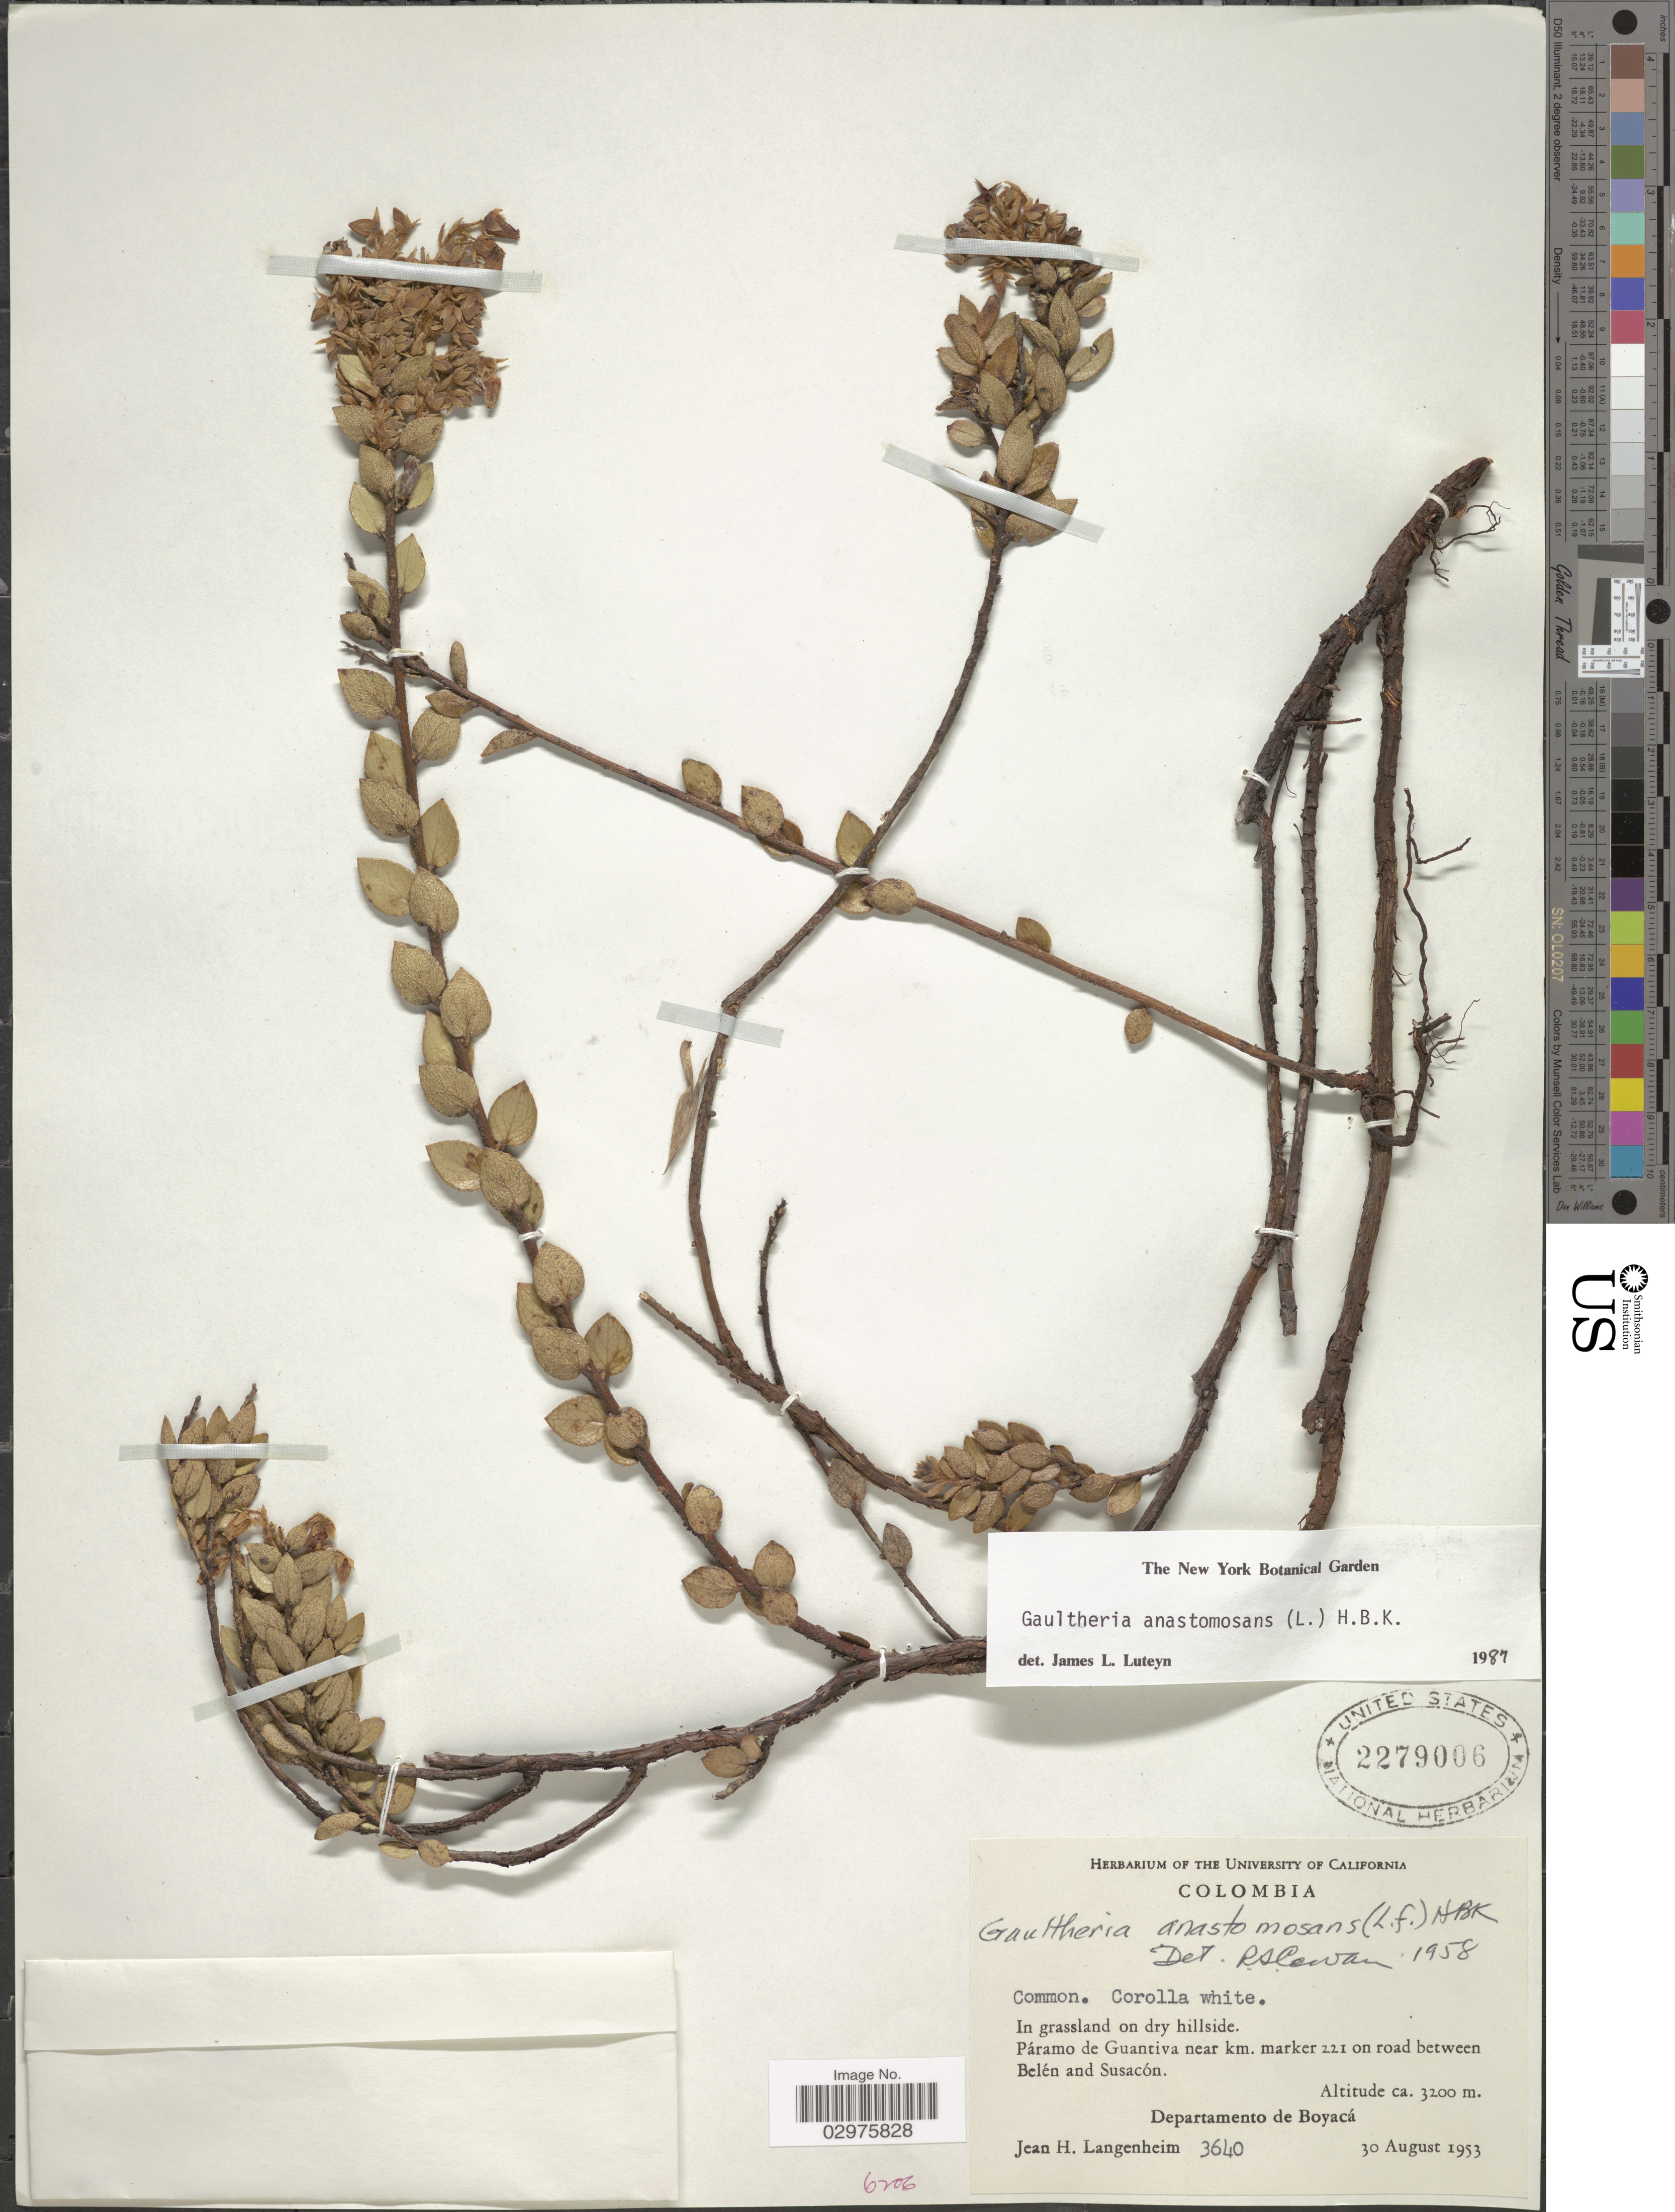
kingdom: Plantae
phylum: Tracheophyta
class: Magnoliopsida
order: Ericales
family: Ericaceae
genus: Gaultheria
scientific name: Gaultheria anastomosans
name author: (L. f.) Kunth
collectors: J. H. Langenheim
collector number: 3640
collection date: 1953-08-30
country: Colombia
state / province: Boyacá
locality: Páramo de Guantiva near km. marker 221 road between Belén and Susacón. Departamento de Boyacá.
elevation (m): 3200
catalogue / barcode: US 2279006